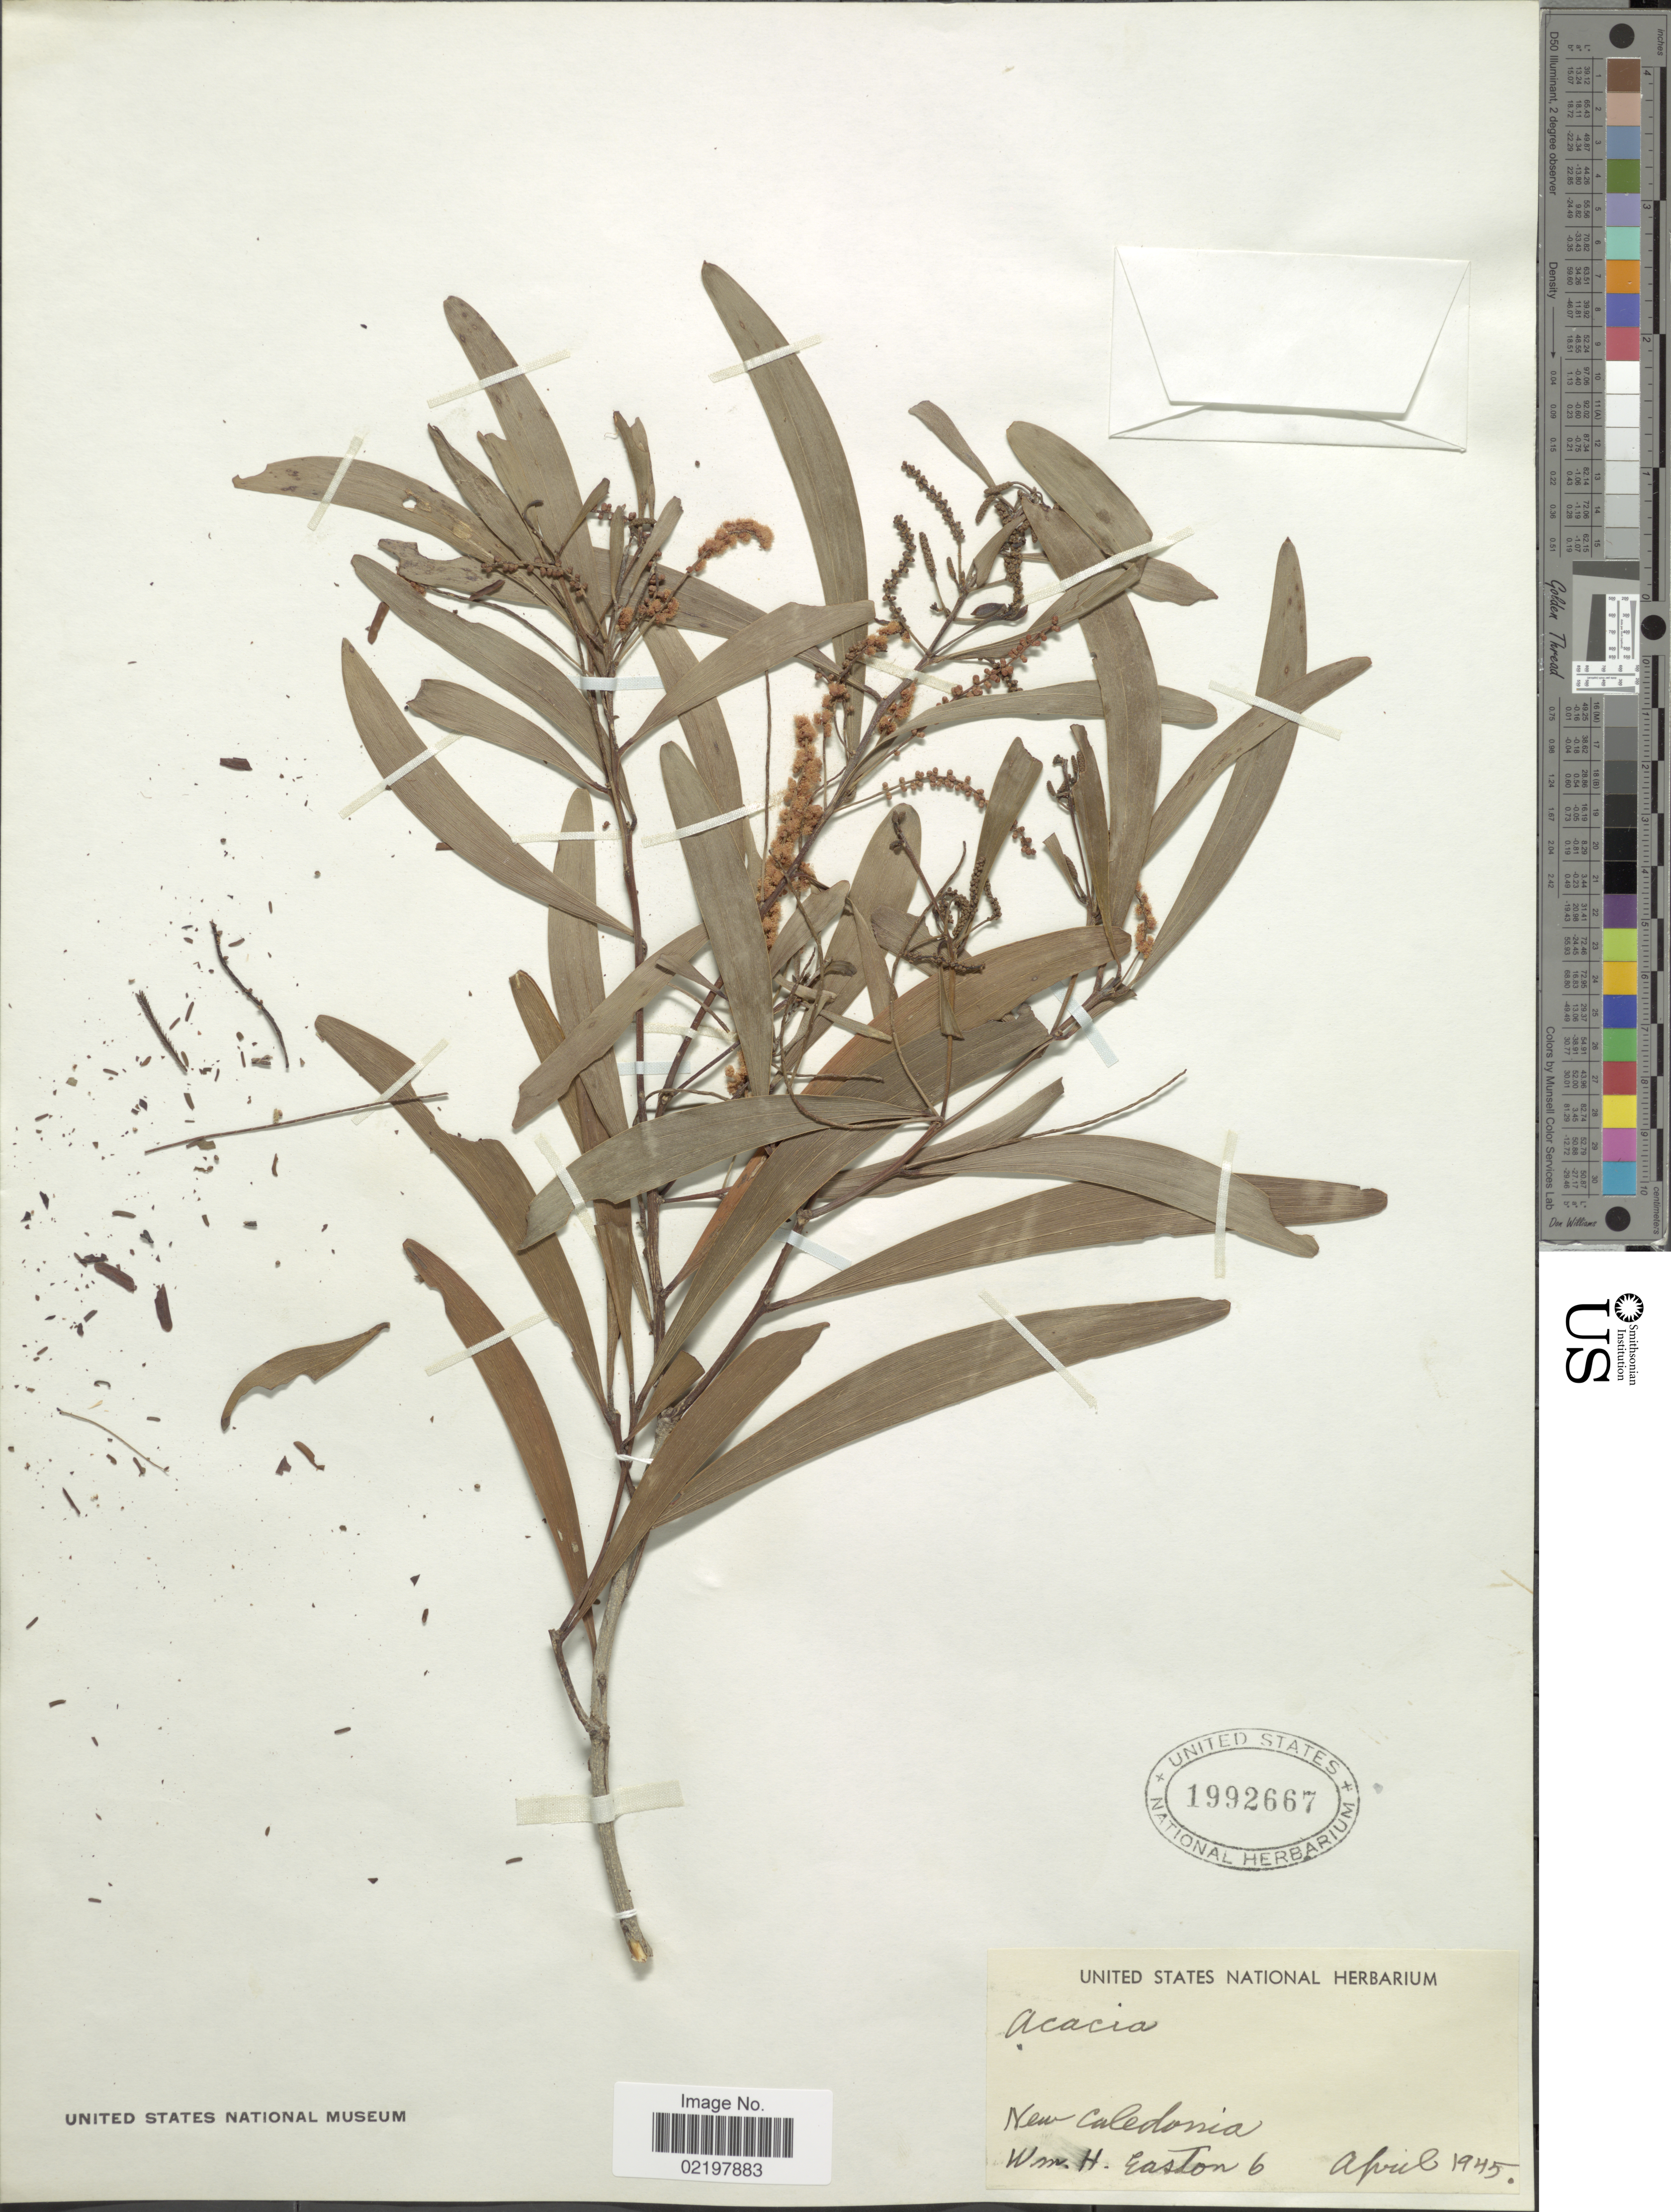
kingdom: Plantae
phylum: Tracheophyta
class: Magnoliopsida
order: Fabales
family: Fabaceae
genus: Acacia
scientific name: Acacia sp.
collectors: W. Easton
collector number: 6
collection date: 1945-04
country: New Caledonia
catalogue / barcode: US 1992667